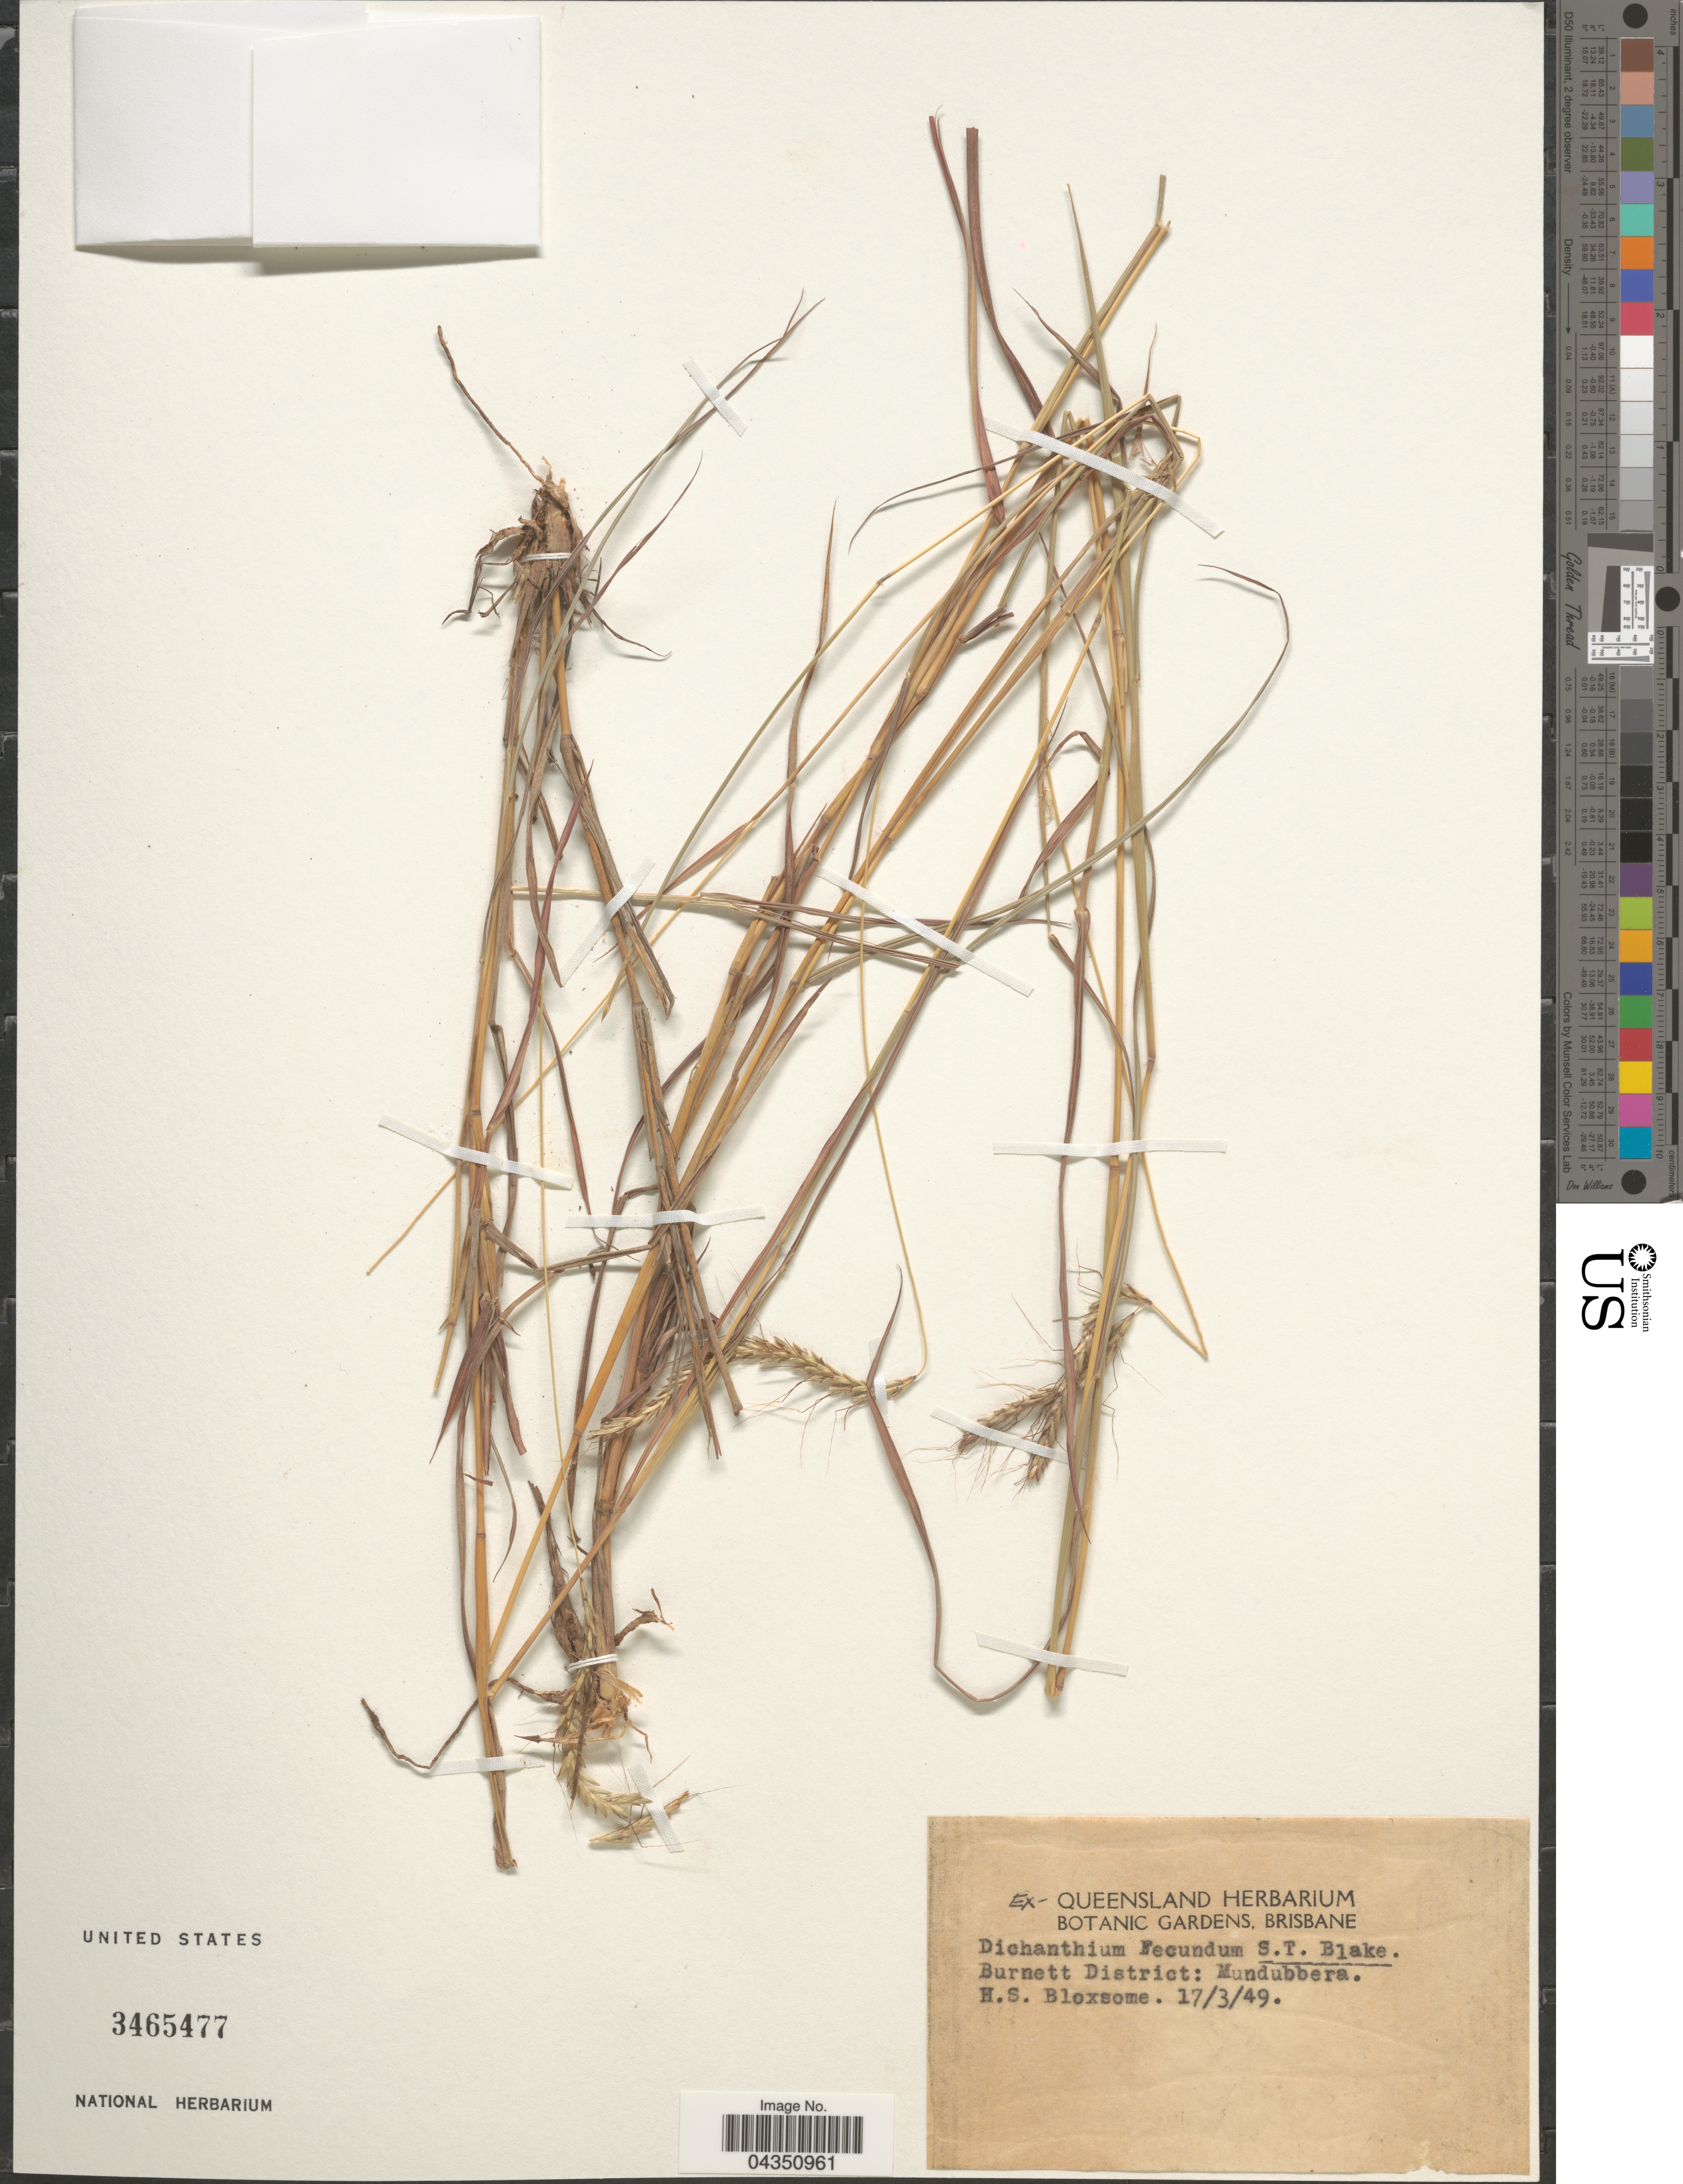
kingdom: Plantae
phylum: Tracheophyta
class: Liliopsida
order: Poales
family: Poaceae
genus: Dichanthium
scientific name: Dichanthium fecundum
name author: S.T. Blake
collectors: H. Bloxsome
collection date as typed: Transcribed d/m/y: 17/3/49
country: Australia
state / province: Queensland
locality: Burnett District: Mundubbera.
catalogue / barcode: US 3465477